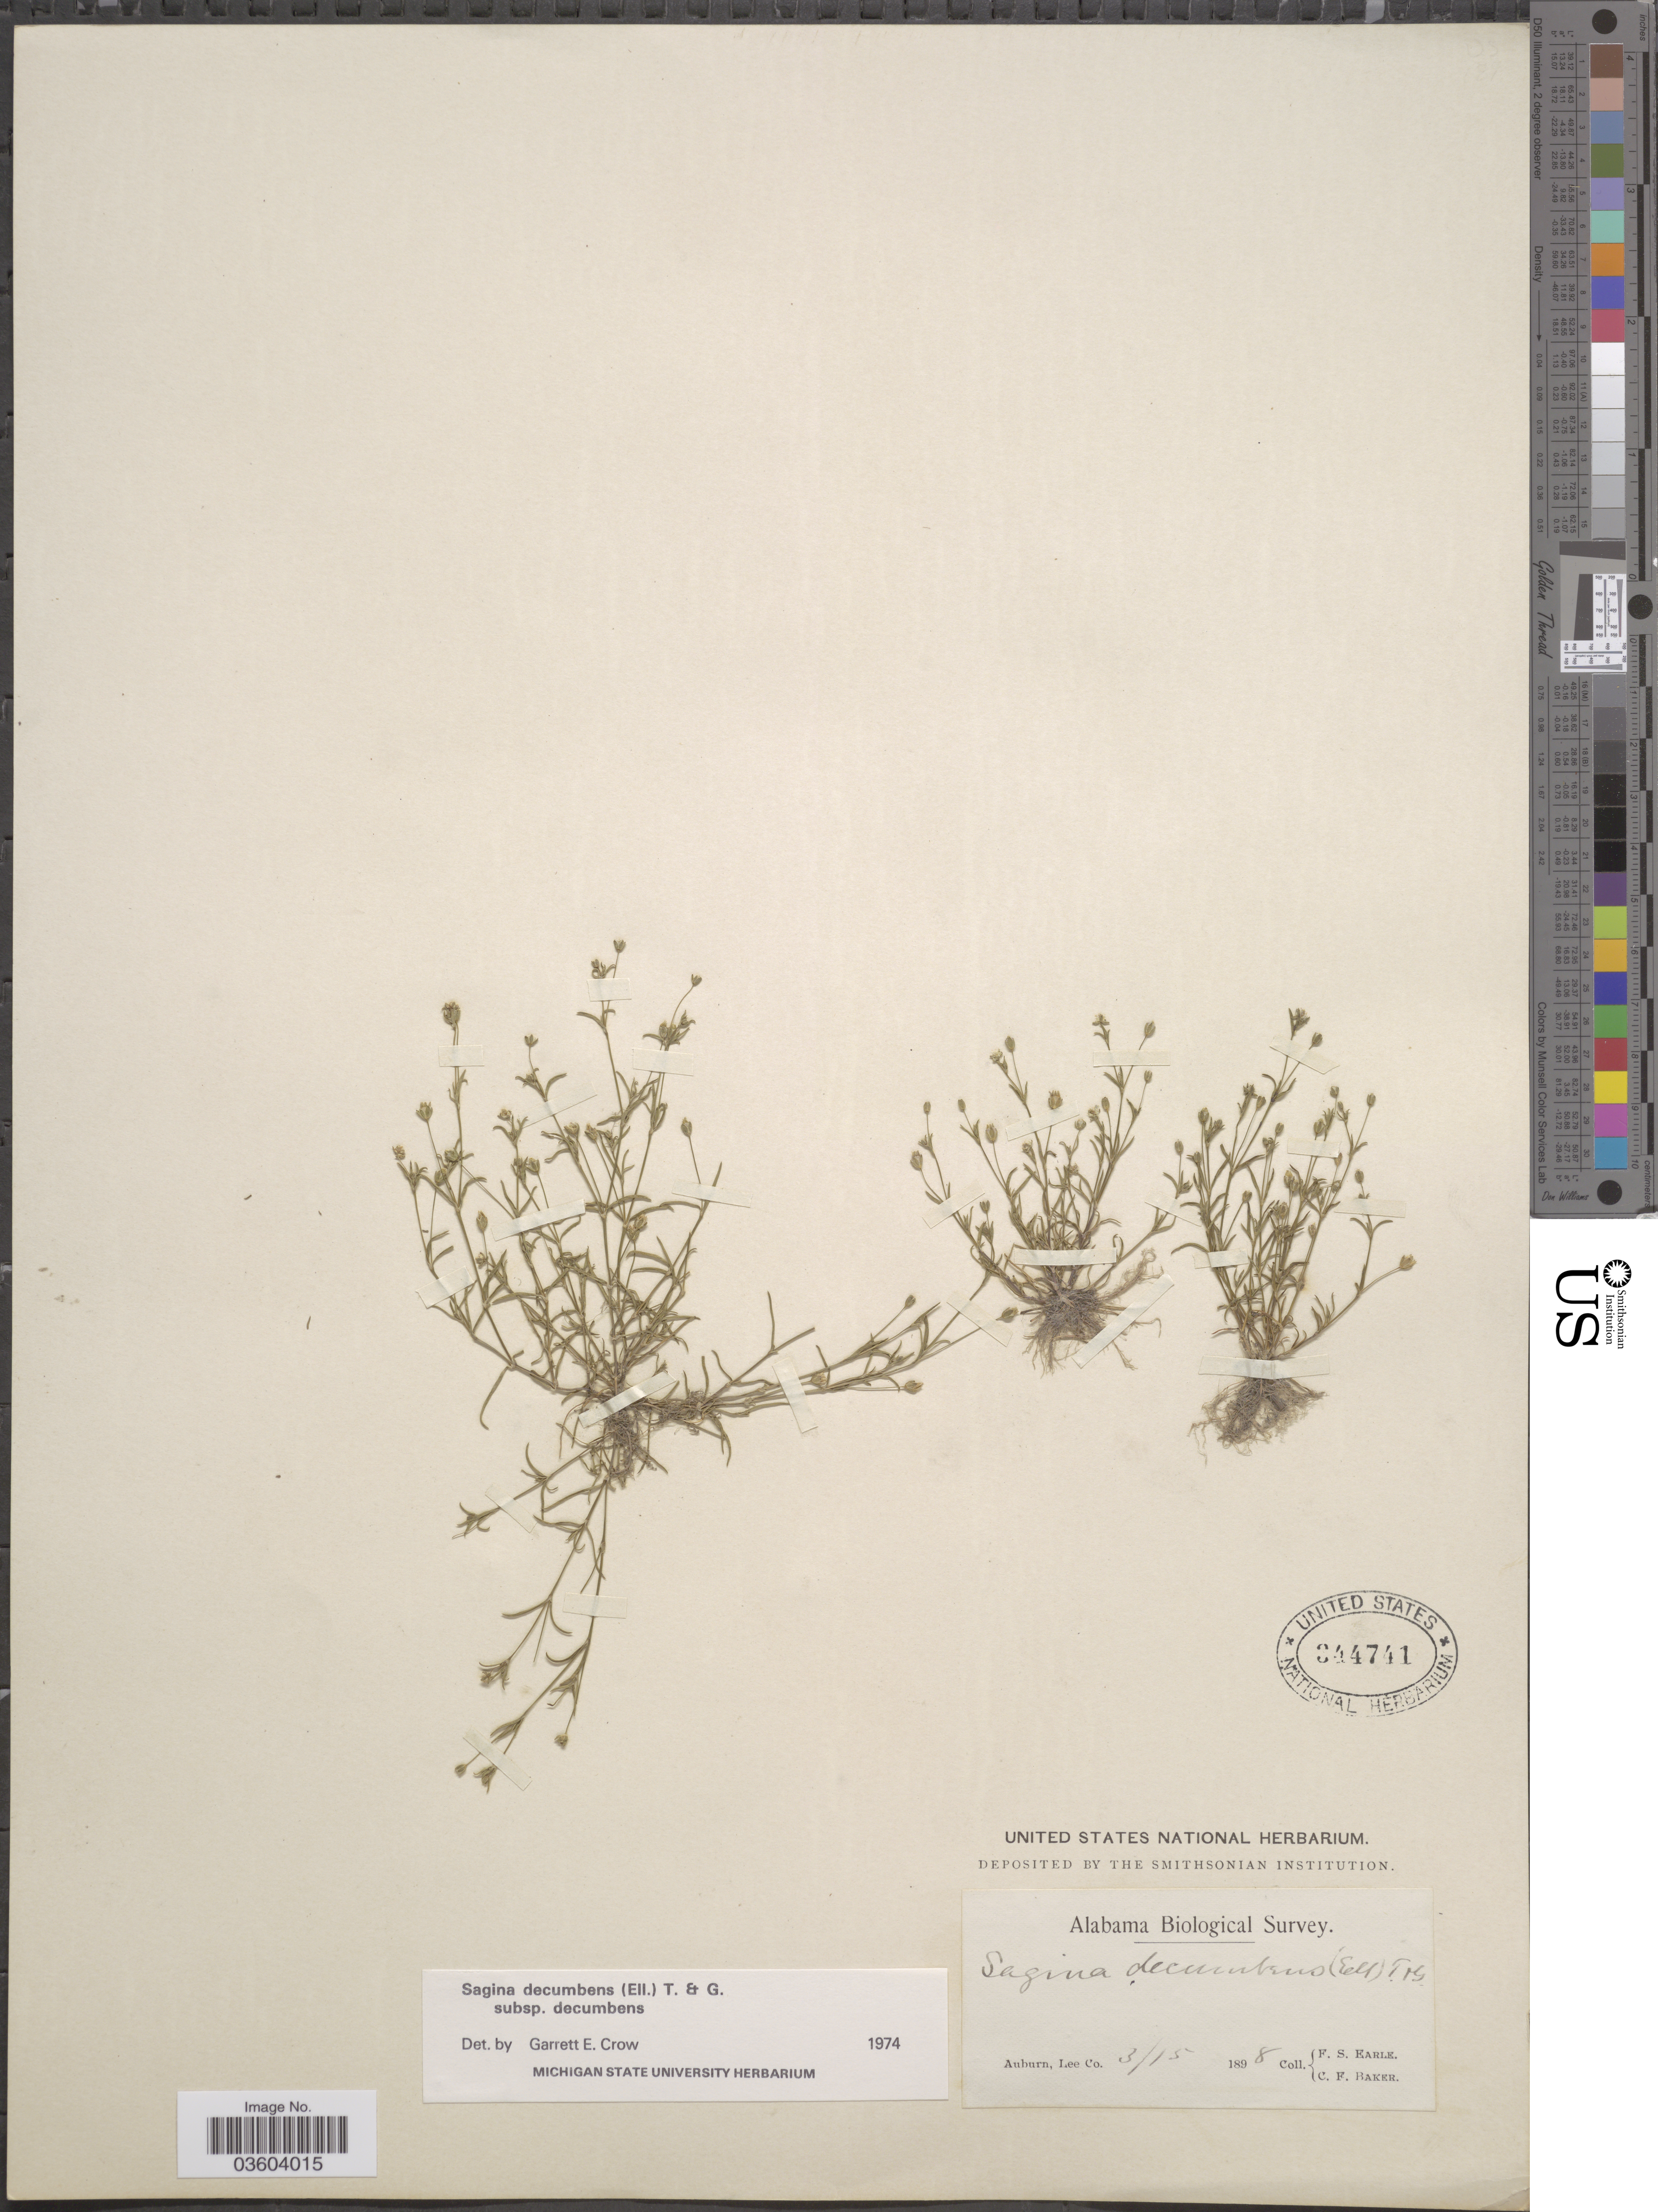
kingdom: Plantae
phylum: Tracheophyta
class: Magnoliopsida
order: Caryophyllales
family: Caryophyllaceae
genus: Sagina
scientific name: Sagina decumbens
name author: (Elliott) Torr. & A. Gray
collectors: F. S. Earle & C. F. Baker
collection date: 1898-03-15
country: United States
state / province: Alabama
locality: Auburn, Lee Co.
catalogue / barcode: US 344741